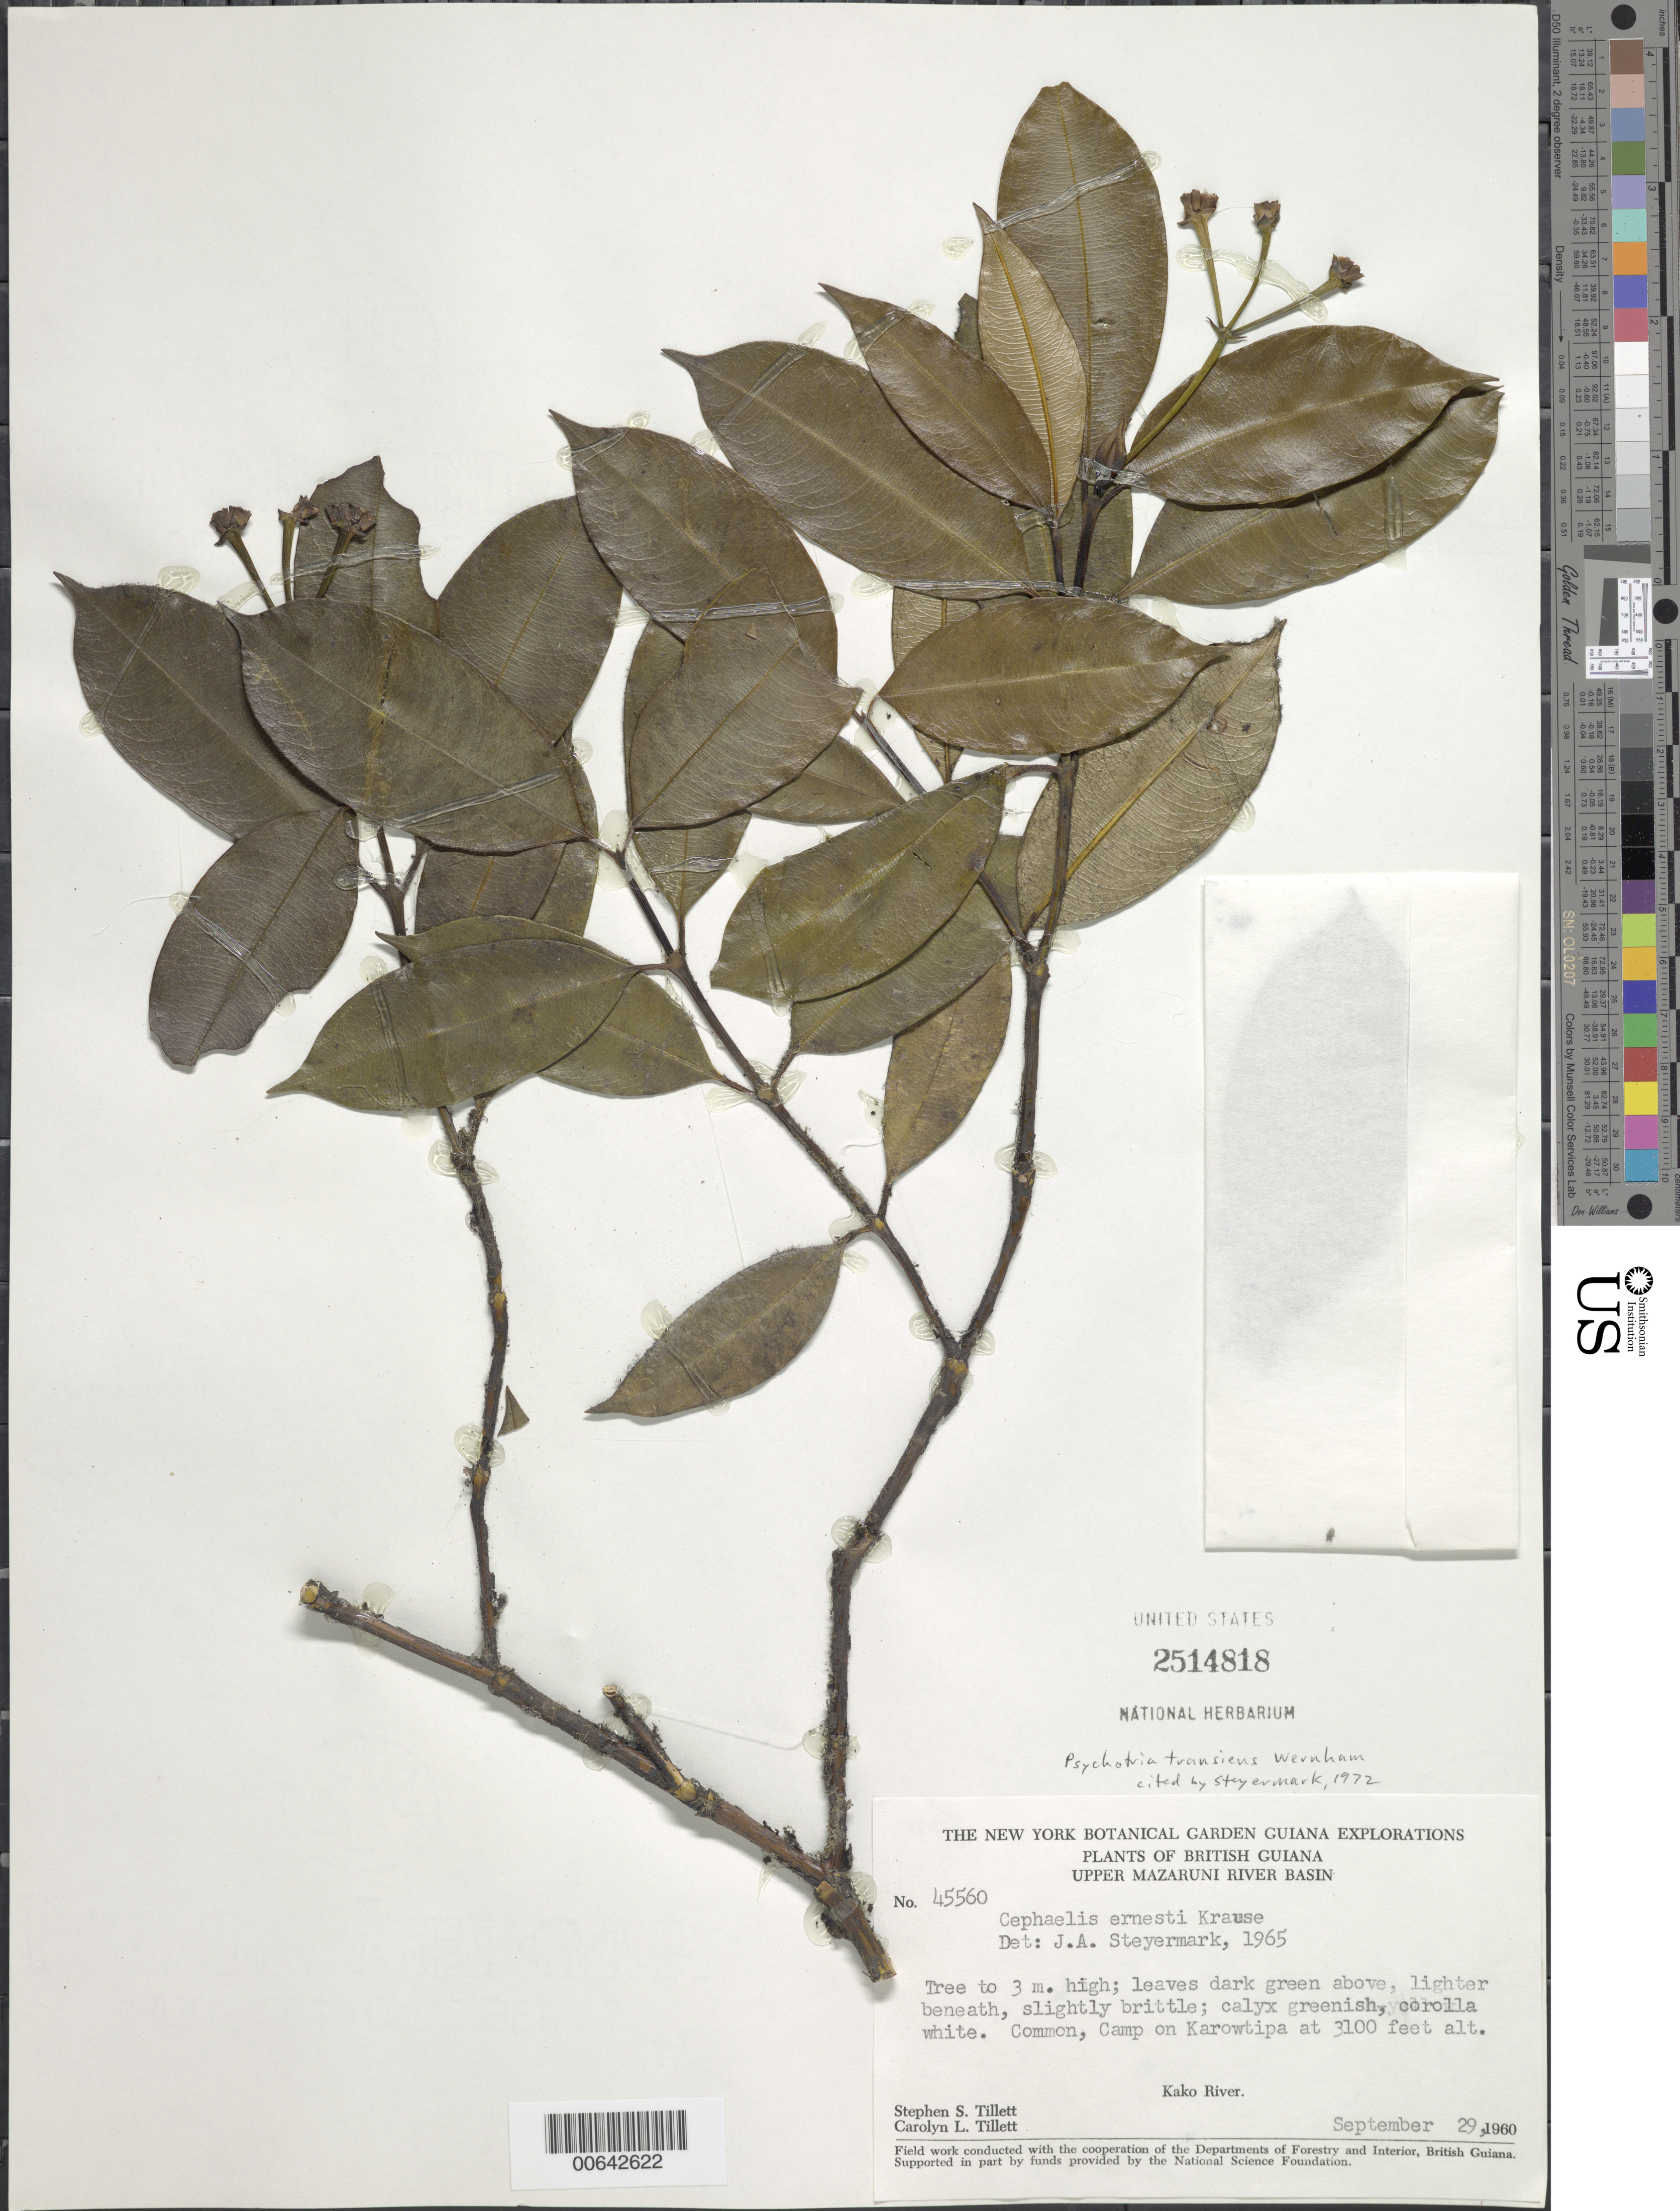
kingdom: Plantae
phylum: Tracheophyta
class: Magnoliopsida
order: Gentianales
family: Rubiaceae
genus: Palicourea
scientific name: Palicourea ernestii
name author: (K. Krause) Delprete & J.H. Kirkbr.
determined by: Kirkbride, J. H., Jr.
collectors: S. S. Tillett, C. L. Tillett & R. Boyan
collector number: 45560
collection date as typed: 29-Sep-60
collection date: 1960-09-29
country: Guyana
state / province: Cuyuni-Mazaruni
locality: Karowtipu, at camp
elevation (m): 910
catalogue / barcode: US 2514818